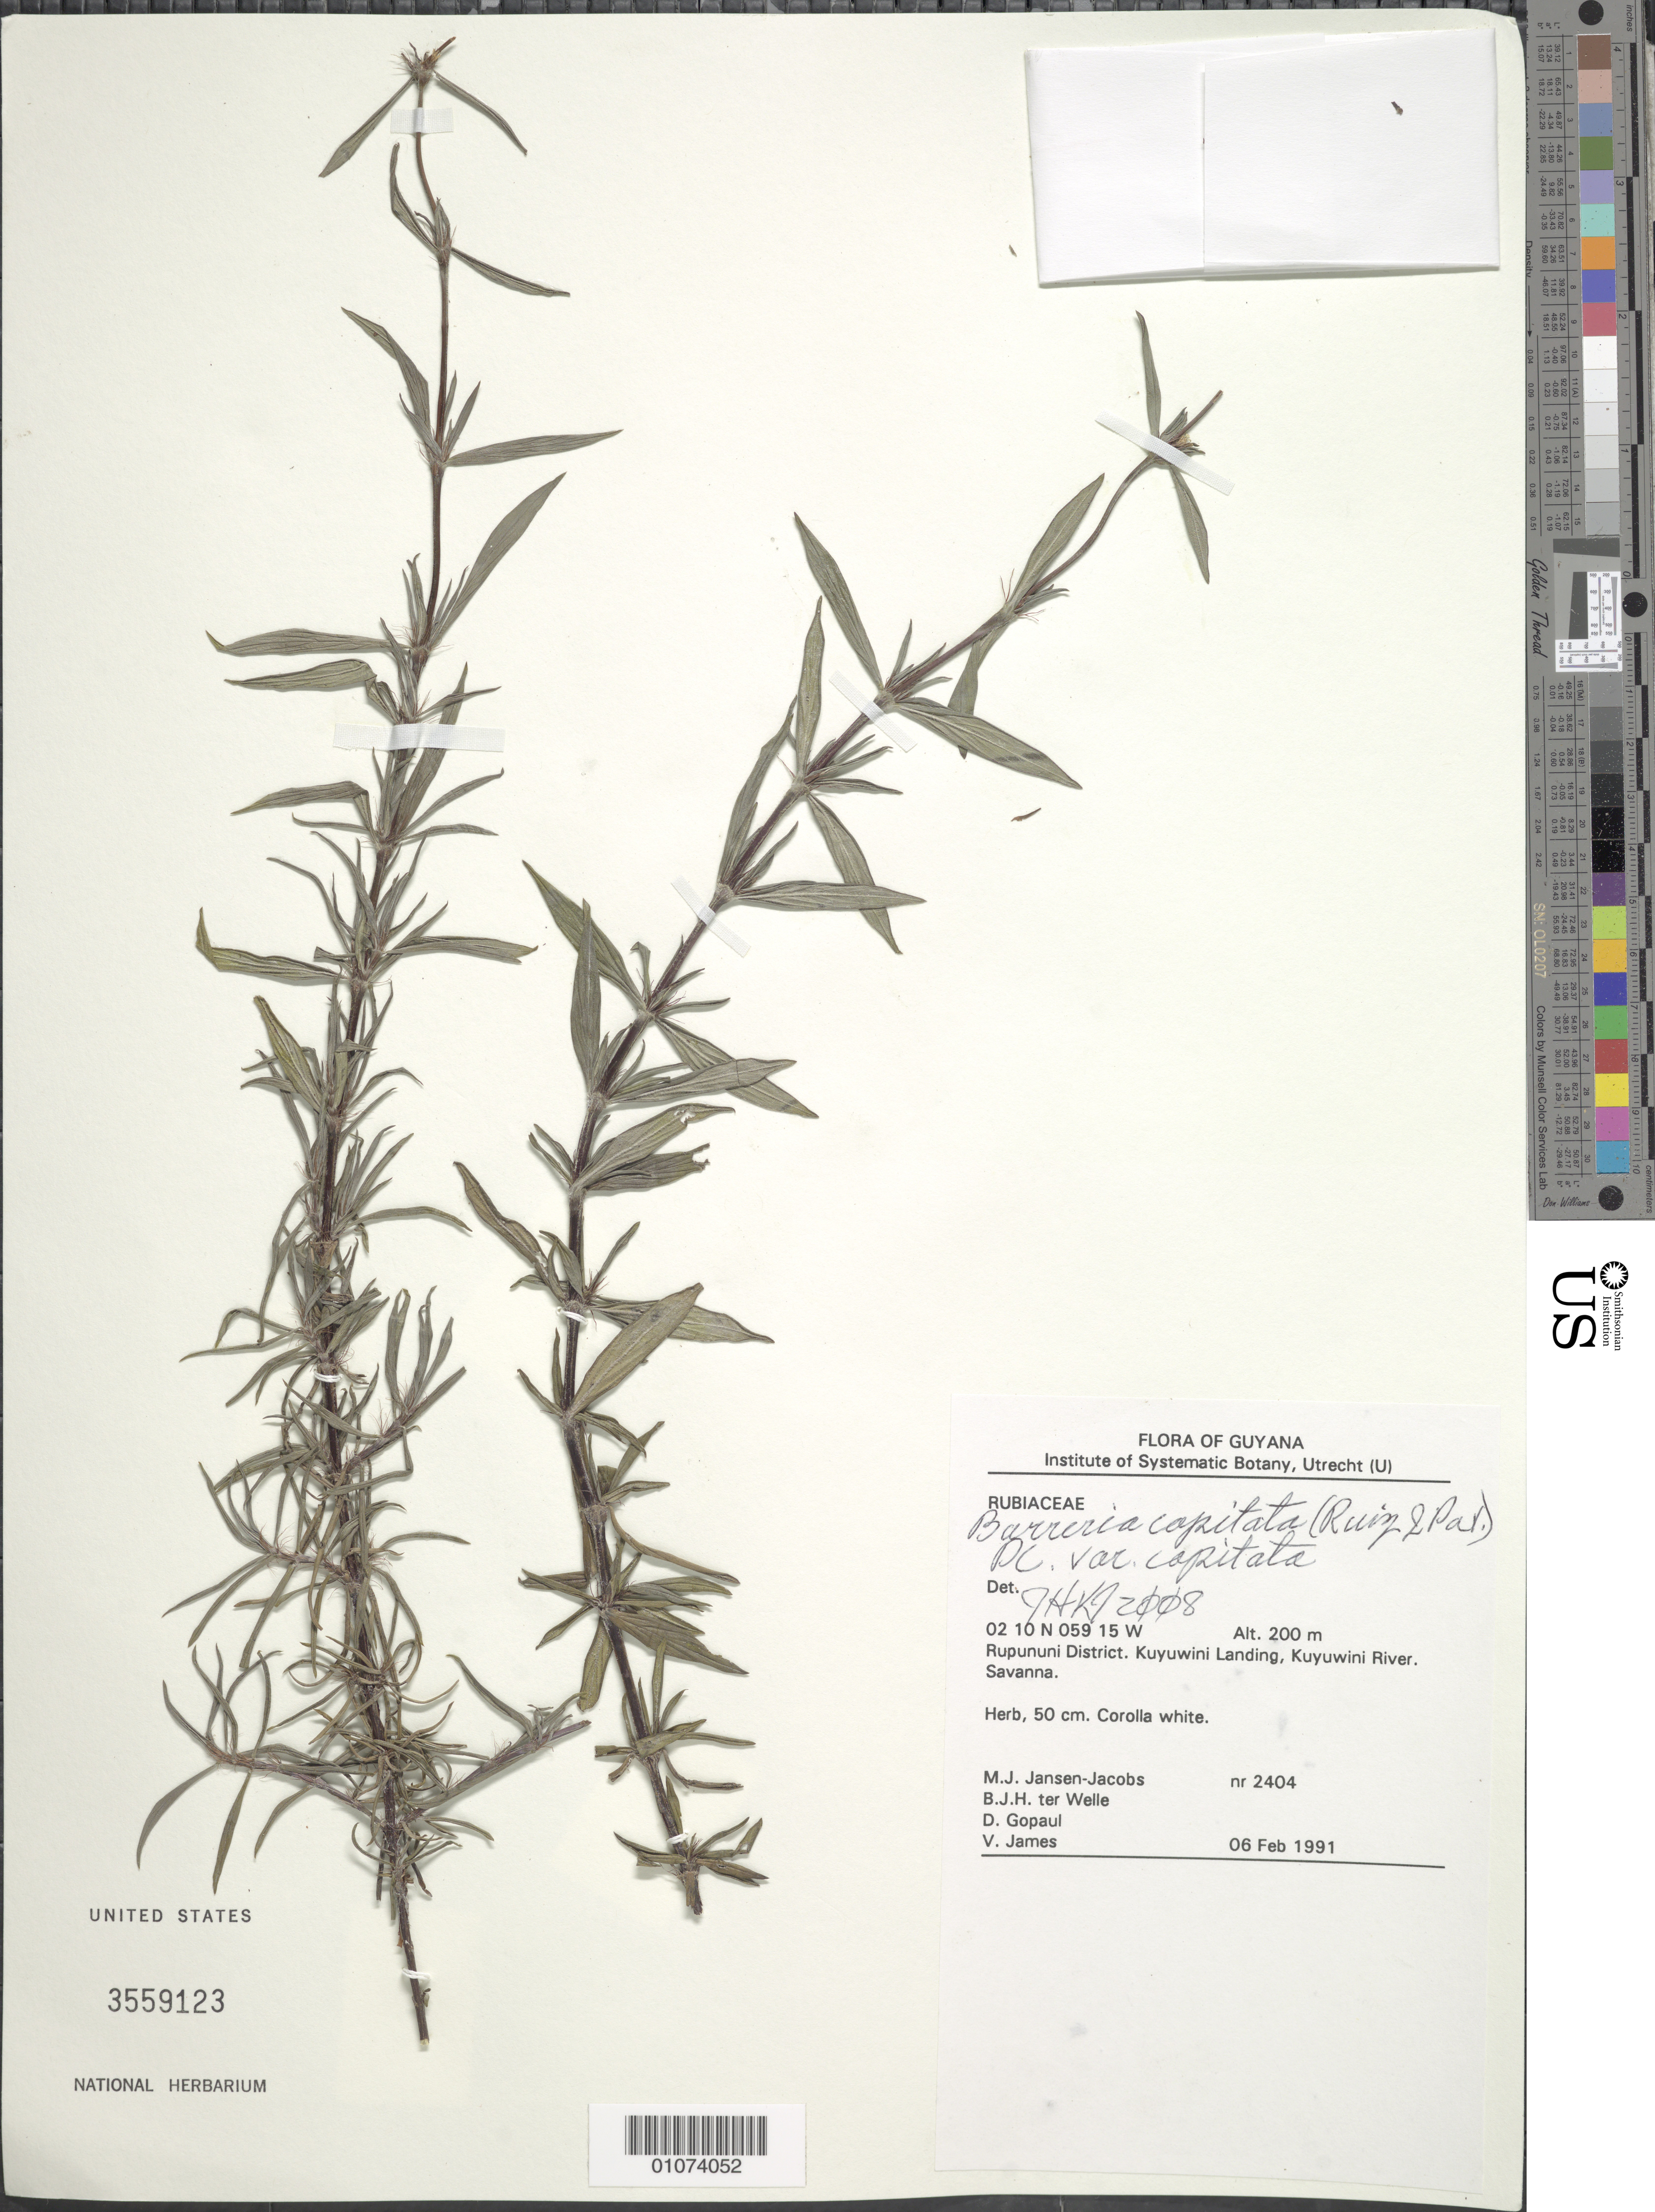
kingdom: Plantae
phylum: Tracheophyta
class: Magnoliopsida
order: Gentianales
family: Rubiaceae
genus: Borreria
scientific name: Borreria capitata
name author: (Ruiz & Pav.) DC.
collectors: M. J. Jansen-Jacobs, B. Welle, D. Gopaul & V. James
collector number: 2404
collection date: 1991-02-06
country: Guyana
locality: Rupununi District. Kuyuwini Landing, Kuyuwini River.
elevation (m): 200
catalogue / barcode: US 3559123